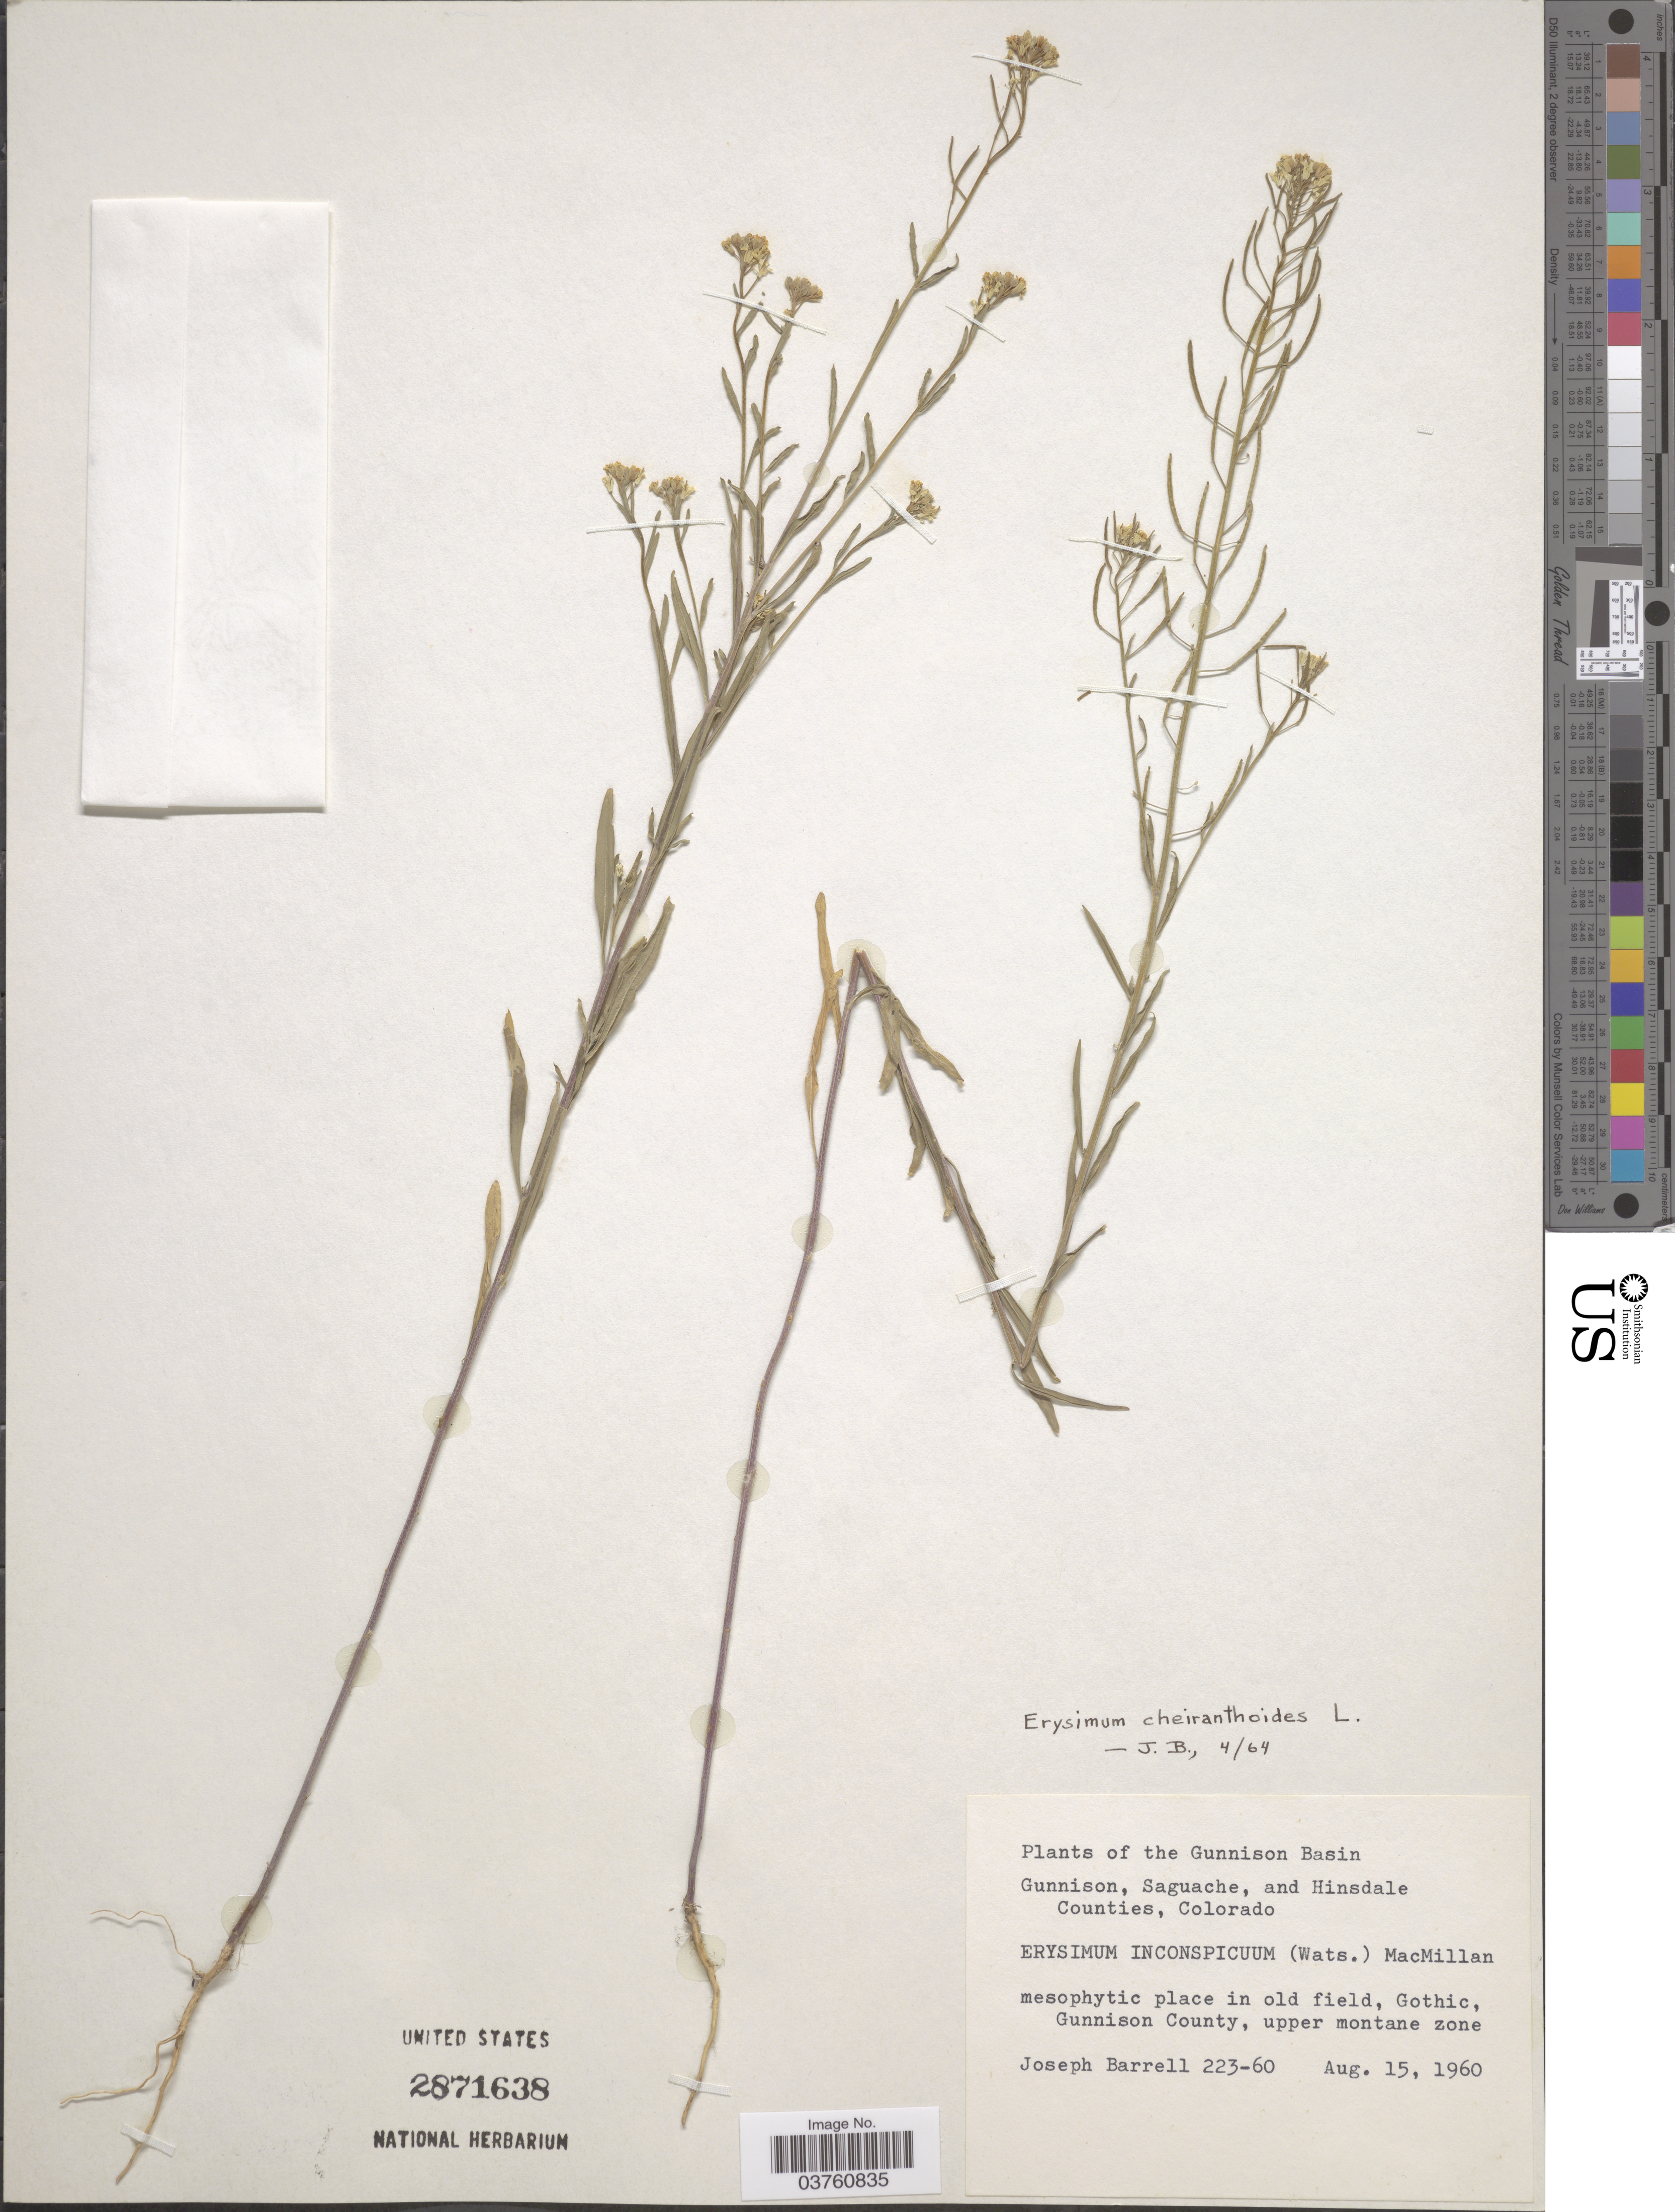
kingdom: Plantae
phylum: Tracheophyta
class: Magnoliopsida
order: Brassicales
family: Brassicaceae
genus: Erysimum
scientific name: Erysimum cheiranthoides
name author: L.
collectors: J. Barrell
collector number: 223-60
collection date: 1960-08-15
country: United States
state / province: Colorado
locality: The Gunnison Basin. Gothic, Gunnison County, upper montane zone.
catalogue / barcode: US 2871638